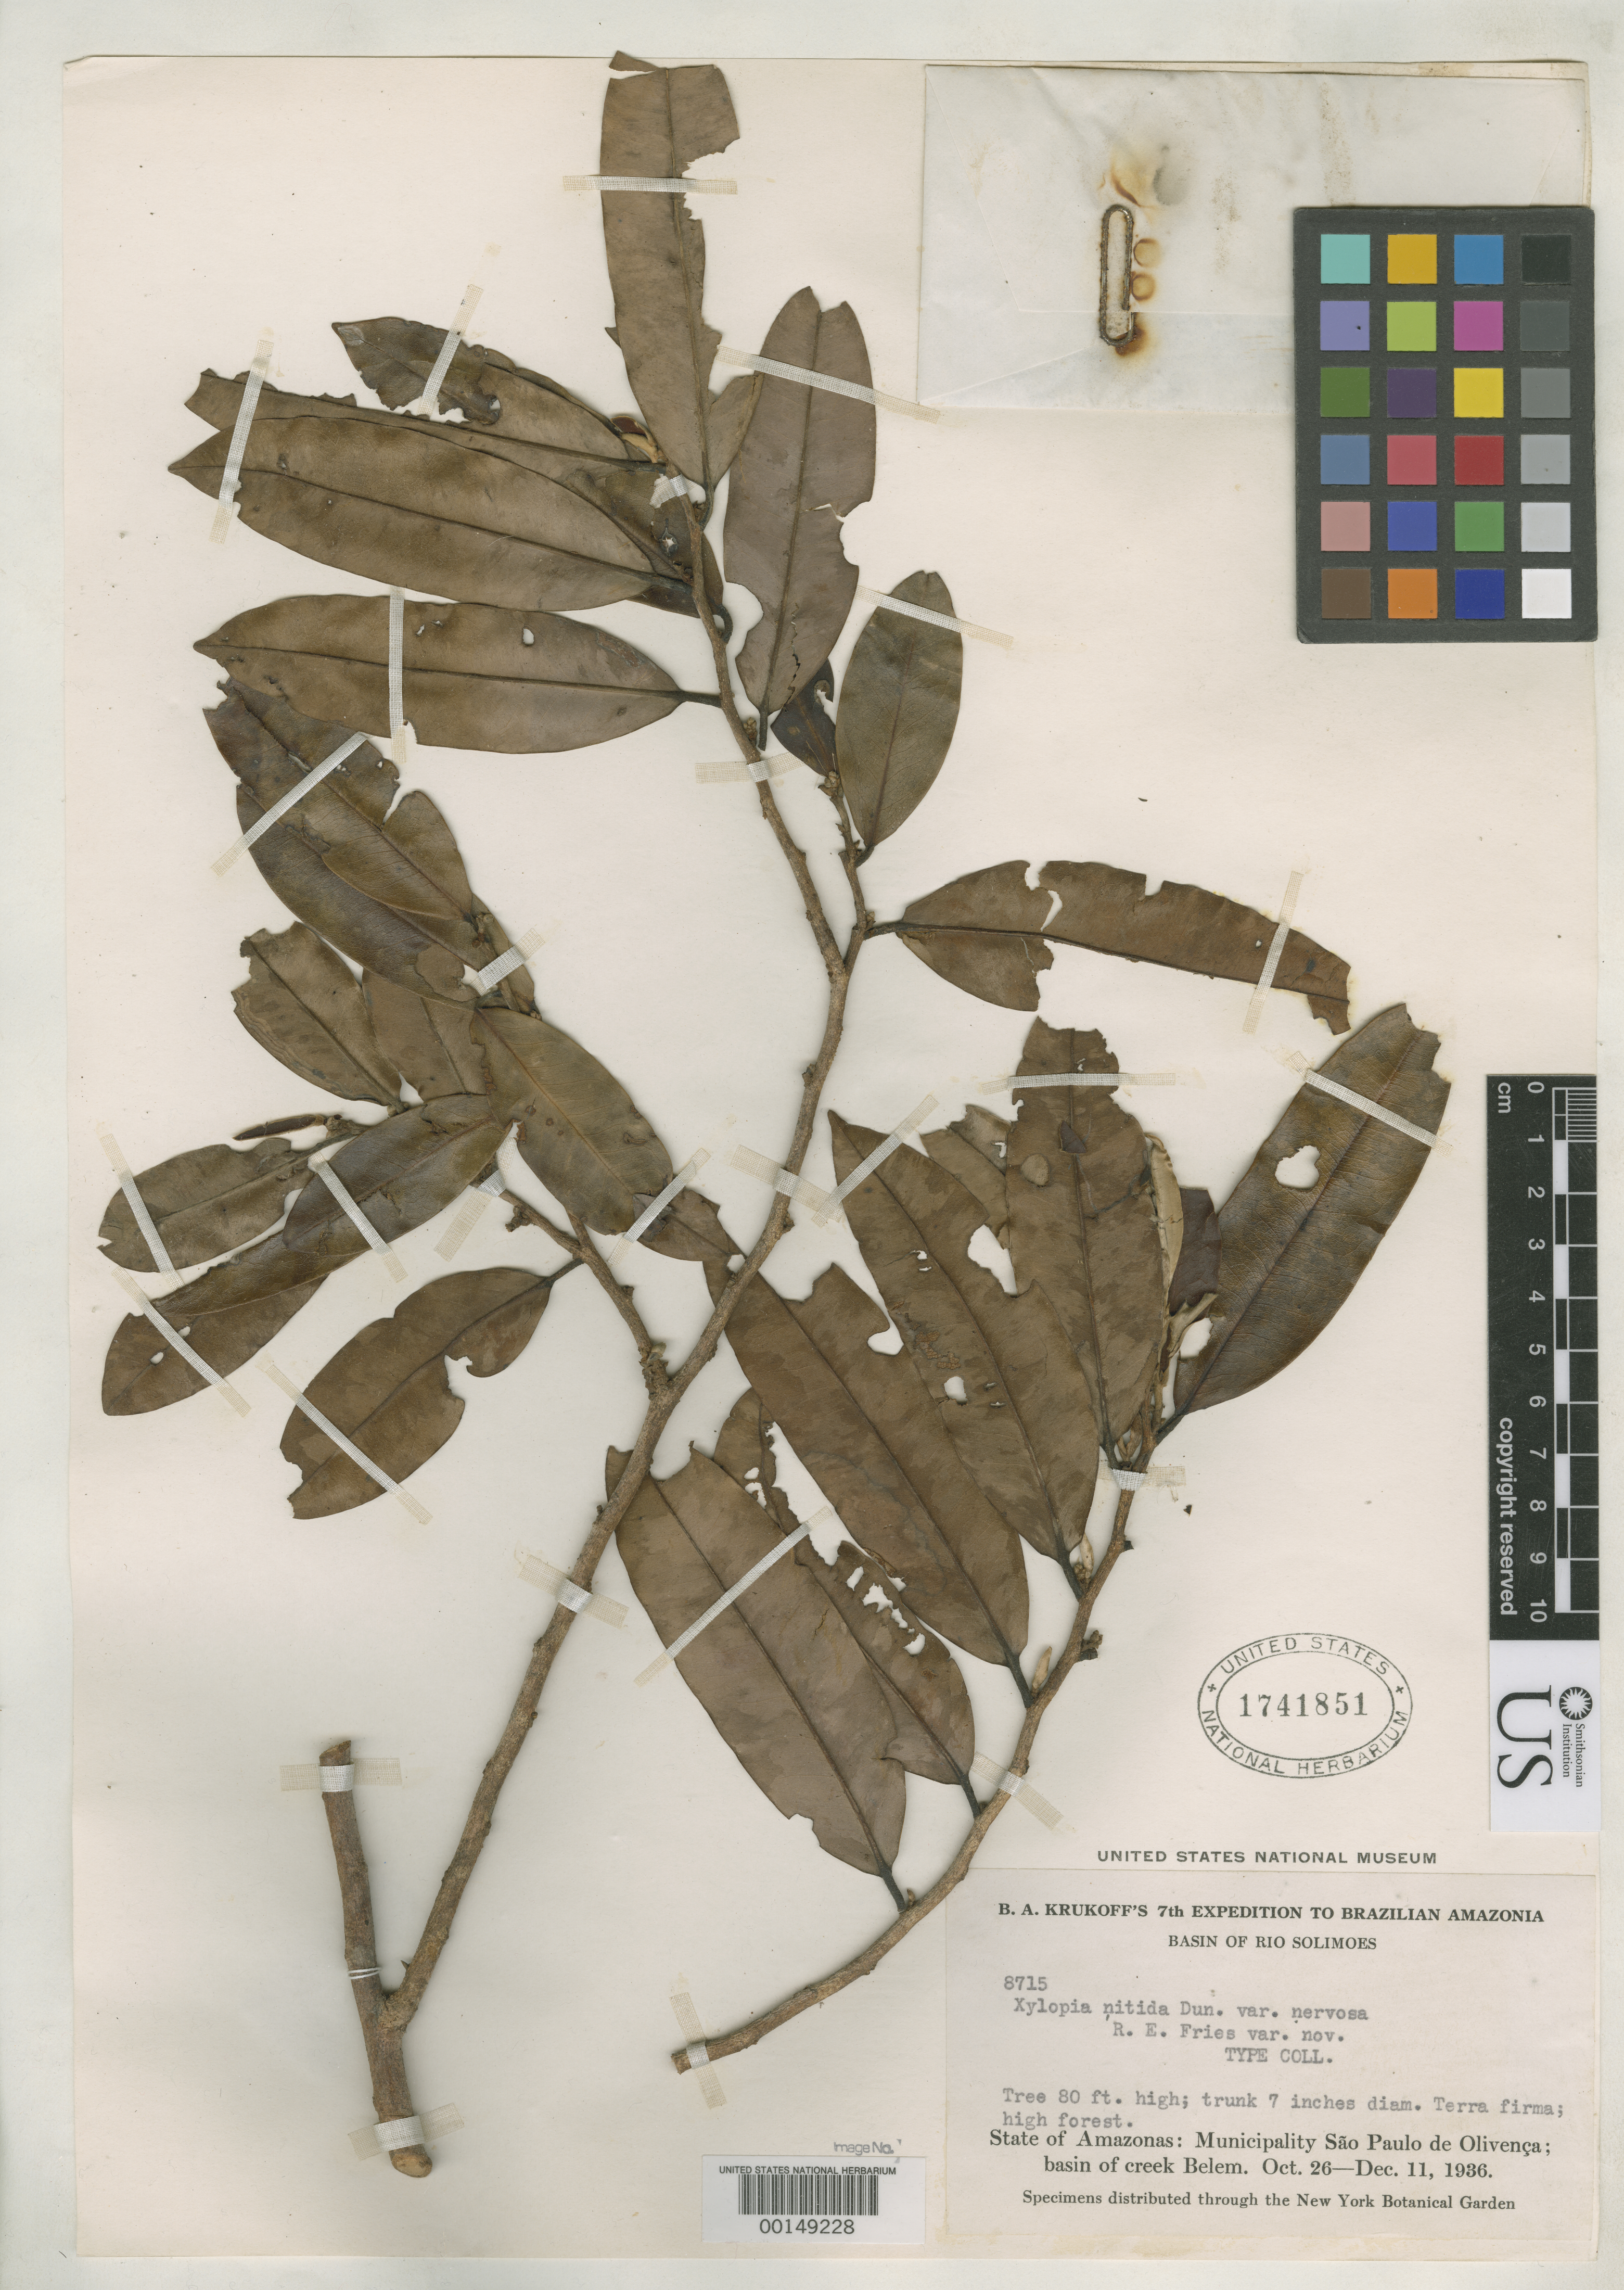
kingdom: Plantae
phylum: Tracheophyta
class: Magnoliopsida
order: Magnoliales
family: Annonaceae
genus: Xylopia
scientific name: Xylopia nitida var. nervosa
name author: R.E. Fr.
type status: Isotype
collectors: B. A. Krukoff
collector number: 8715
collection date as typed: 26 Oct 1936 to 11 Dec 1936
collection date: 1936-10-26/1936-12-11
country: Brazil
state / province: Amazonas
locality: Basin of Belem Creek.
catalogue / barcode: US 1741851